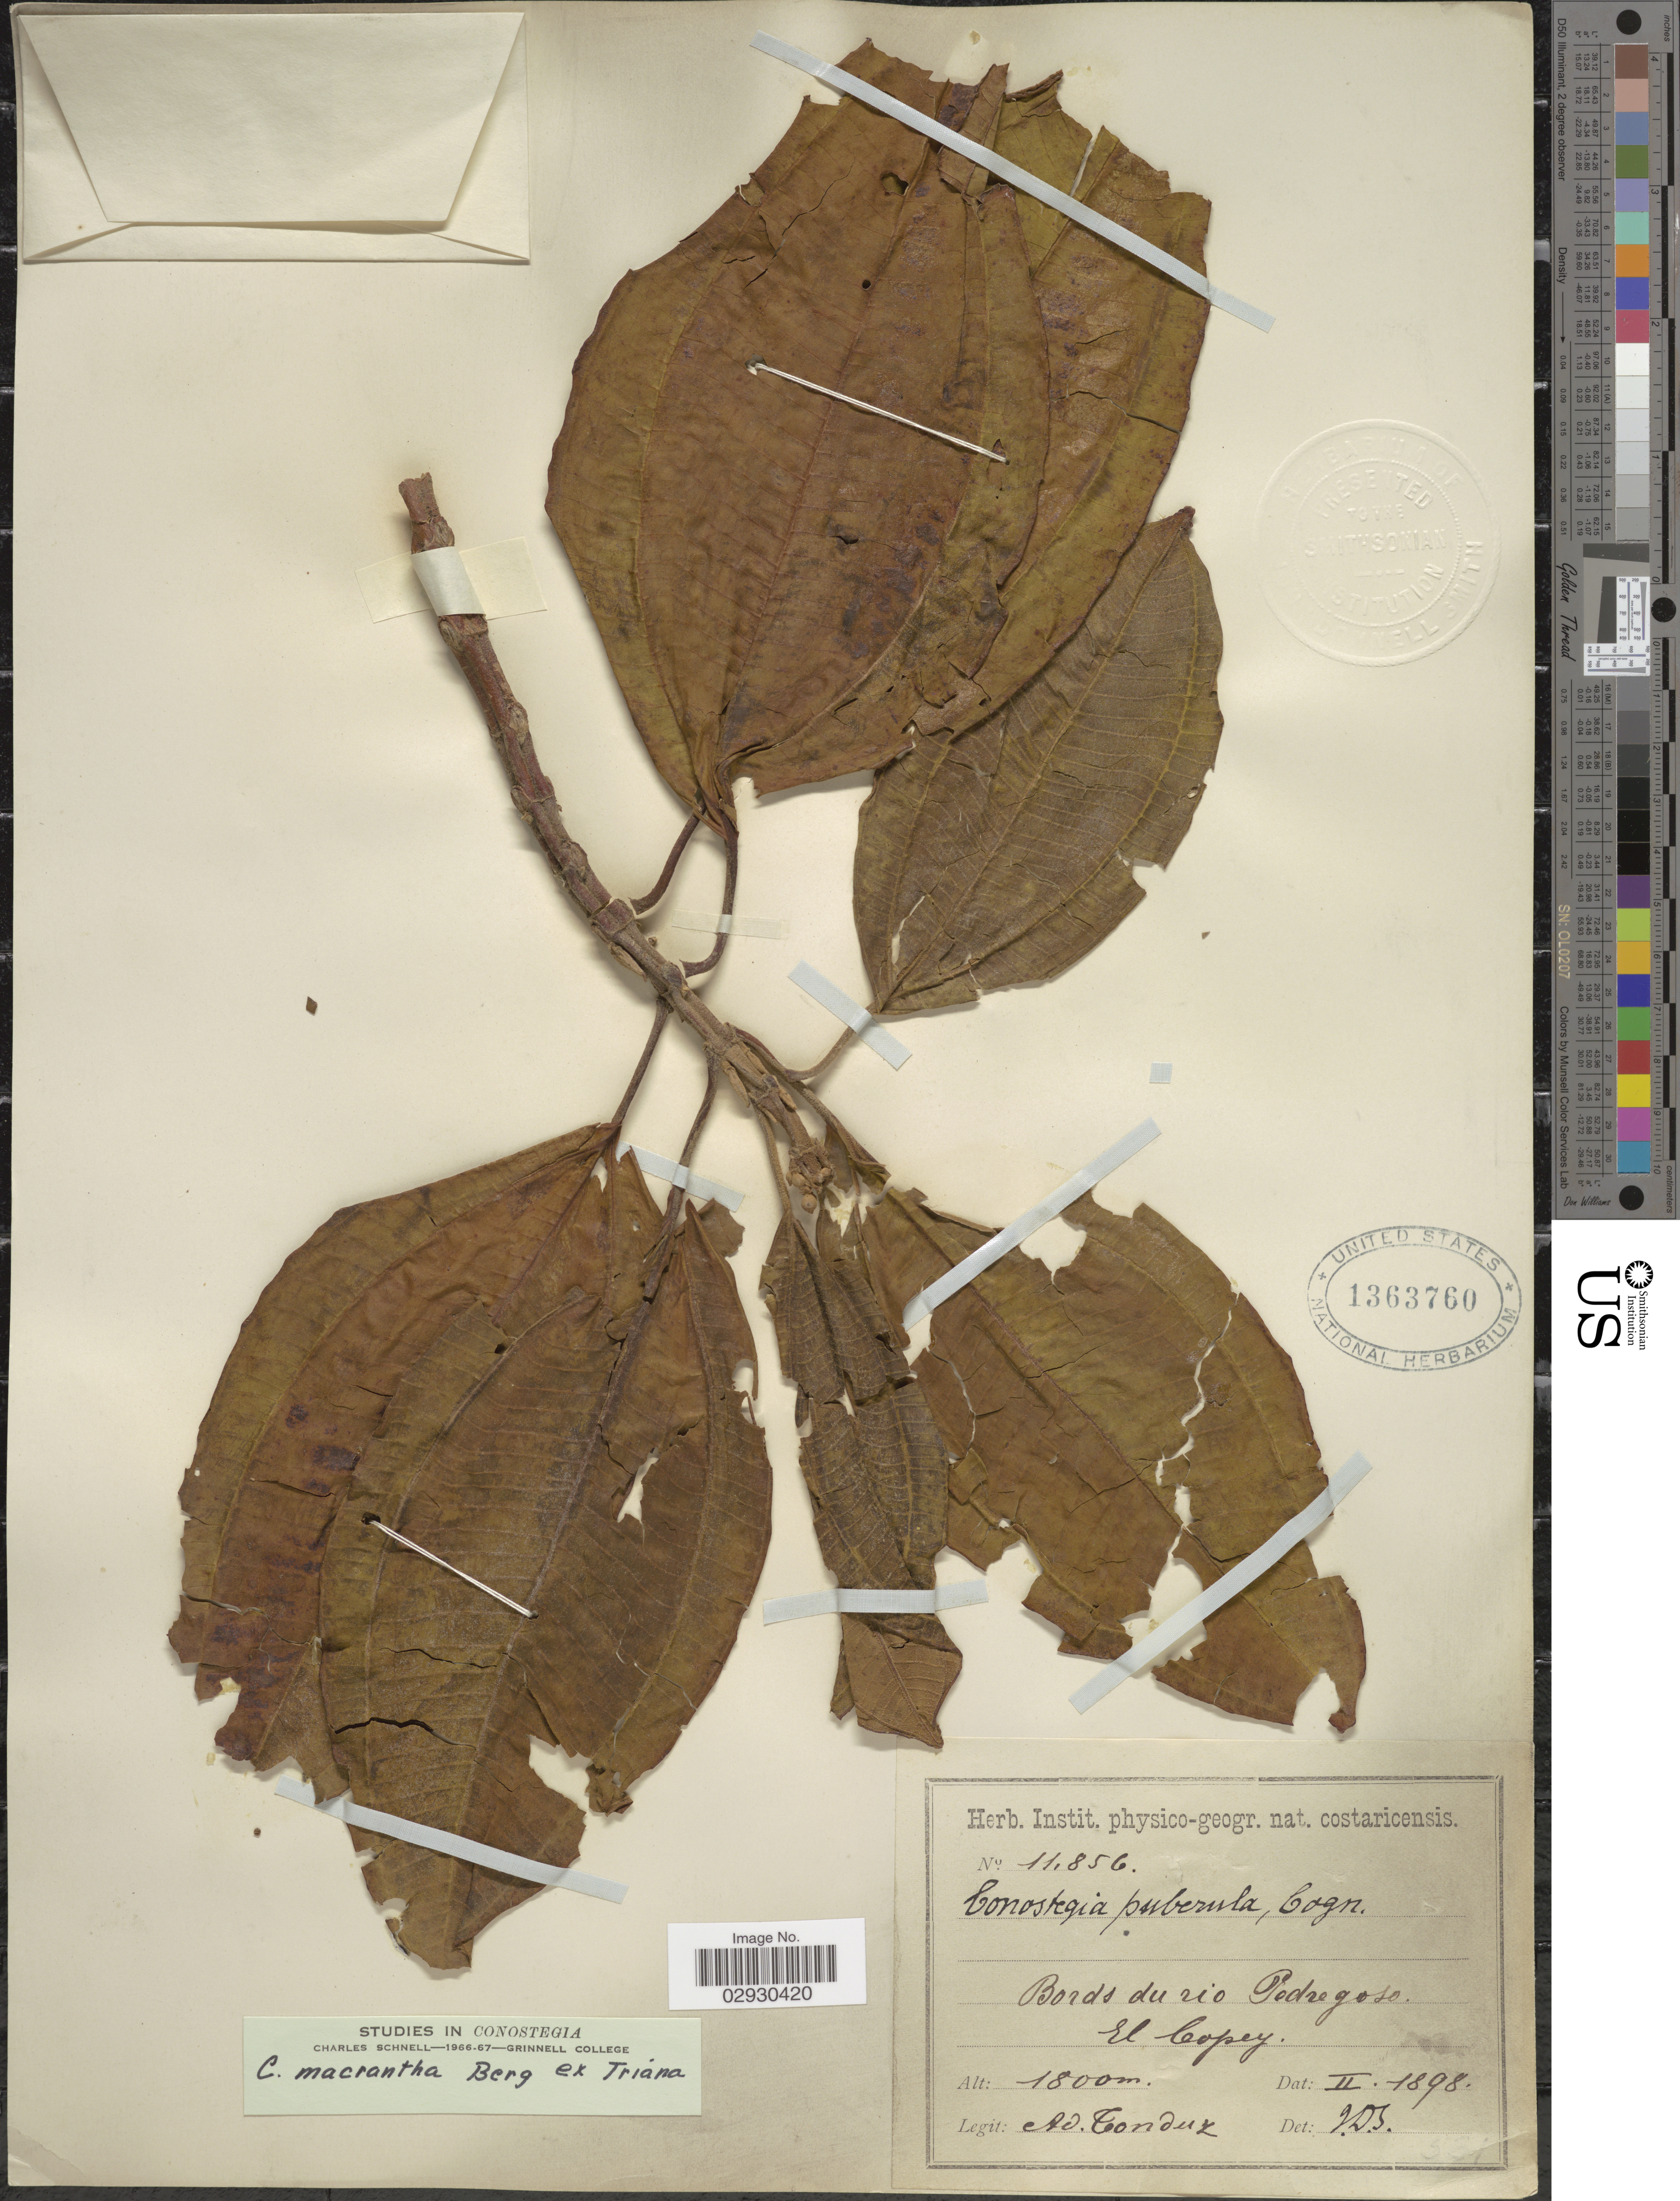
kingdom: Plantae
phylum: Tracheophyta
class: Magnoliopsida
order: Myrtales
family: Melastomataceae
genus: Conostegia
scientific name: Conostegia macrantha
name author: O. Berg ex Triana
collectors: A. Tonduz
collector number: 11856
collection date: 1898-02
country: Costa Rica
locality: Bords du rio Podregoso. El Copey.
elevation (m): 1800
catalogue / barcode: US 1363760